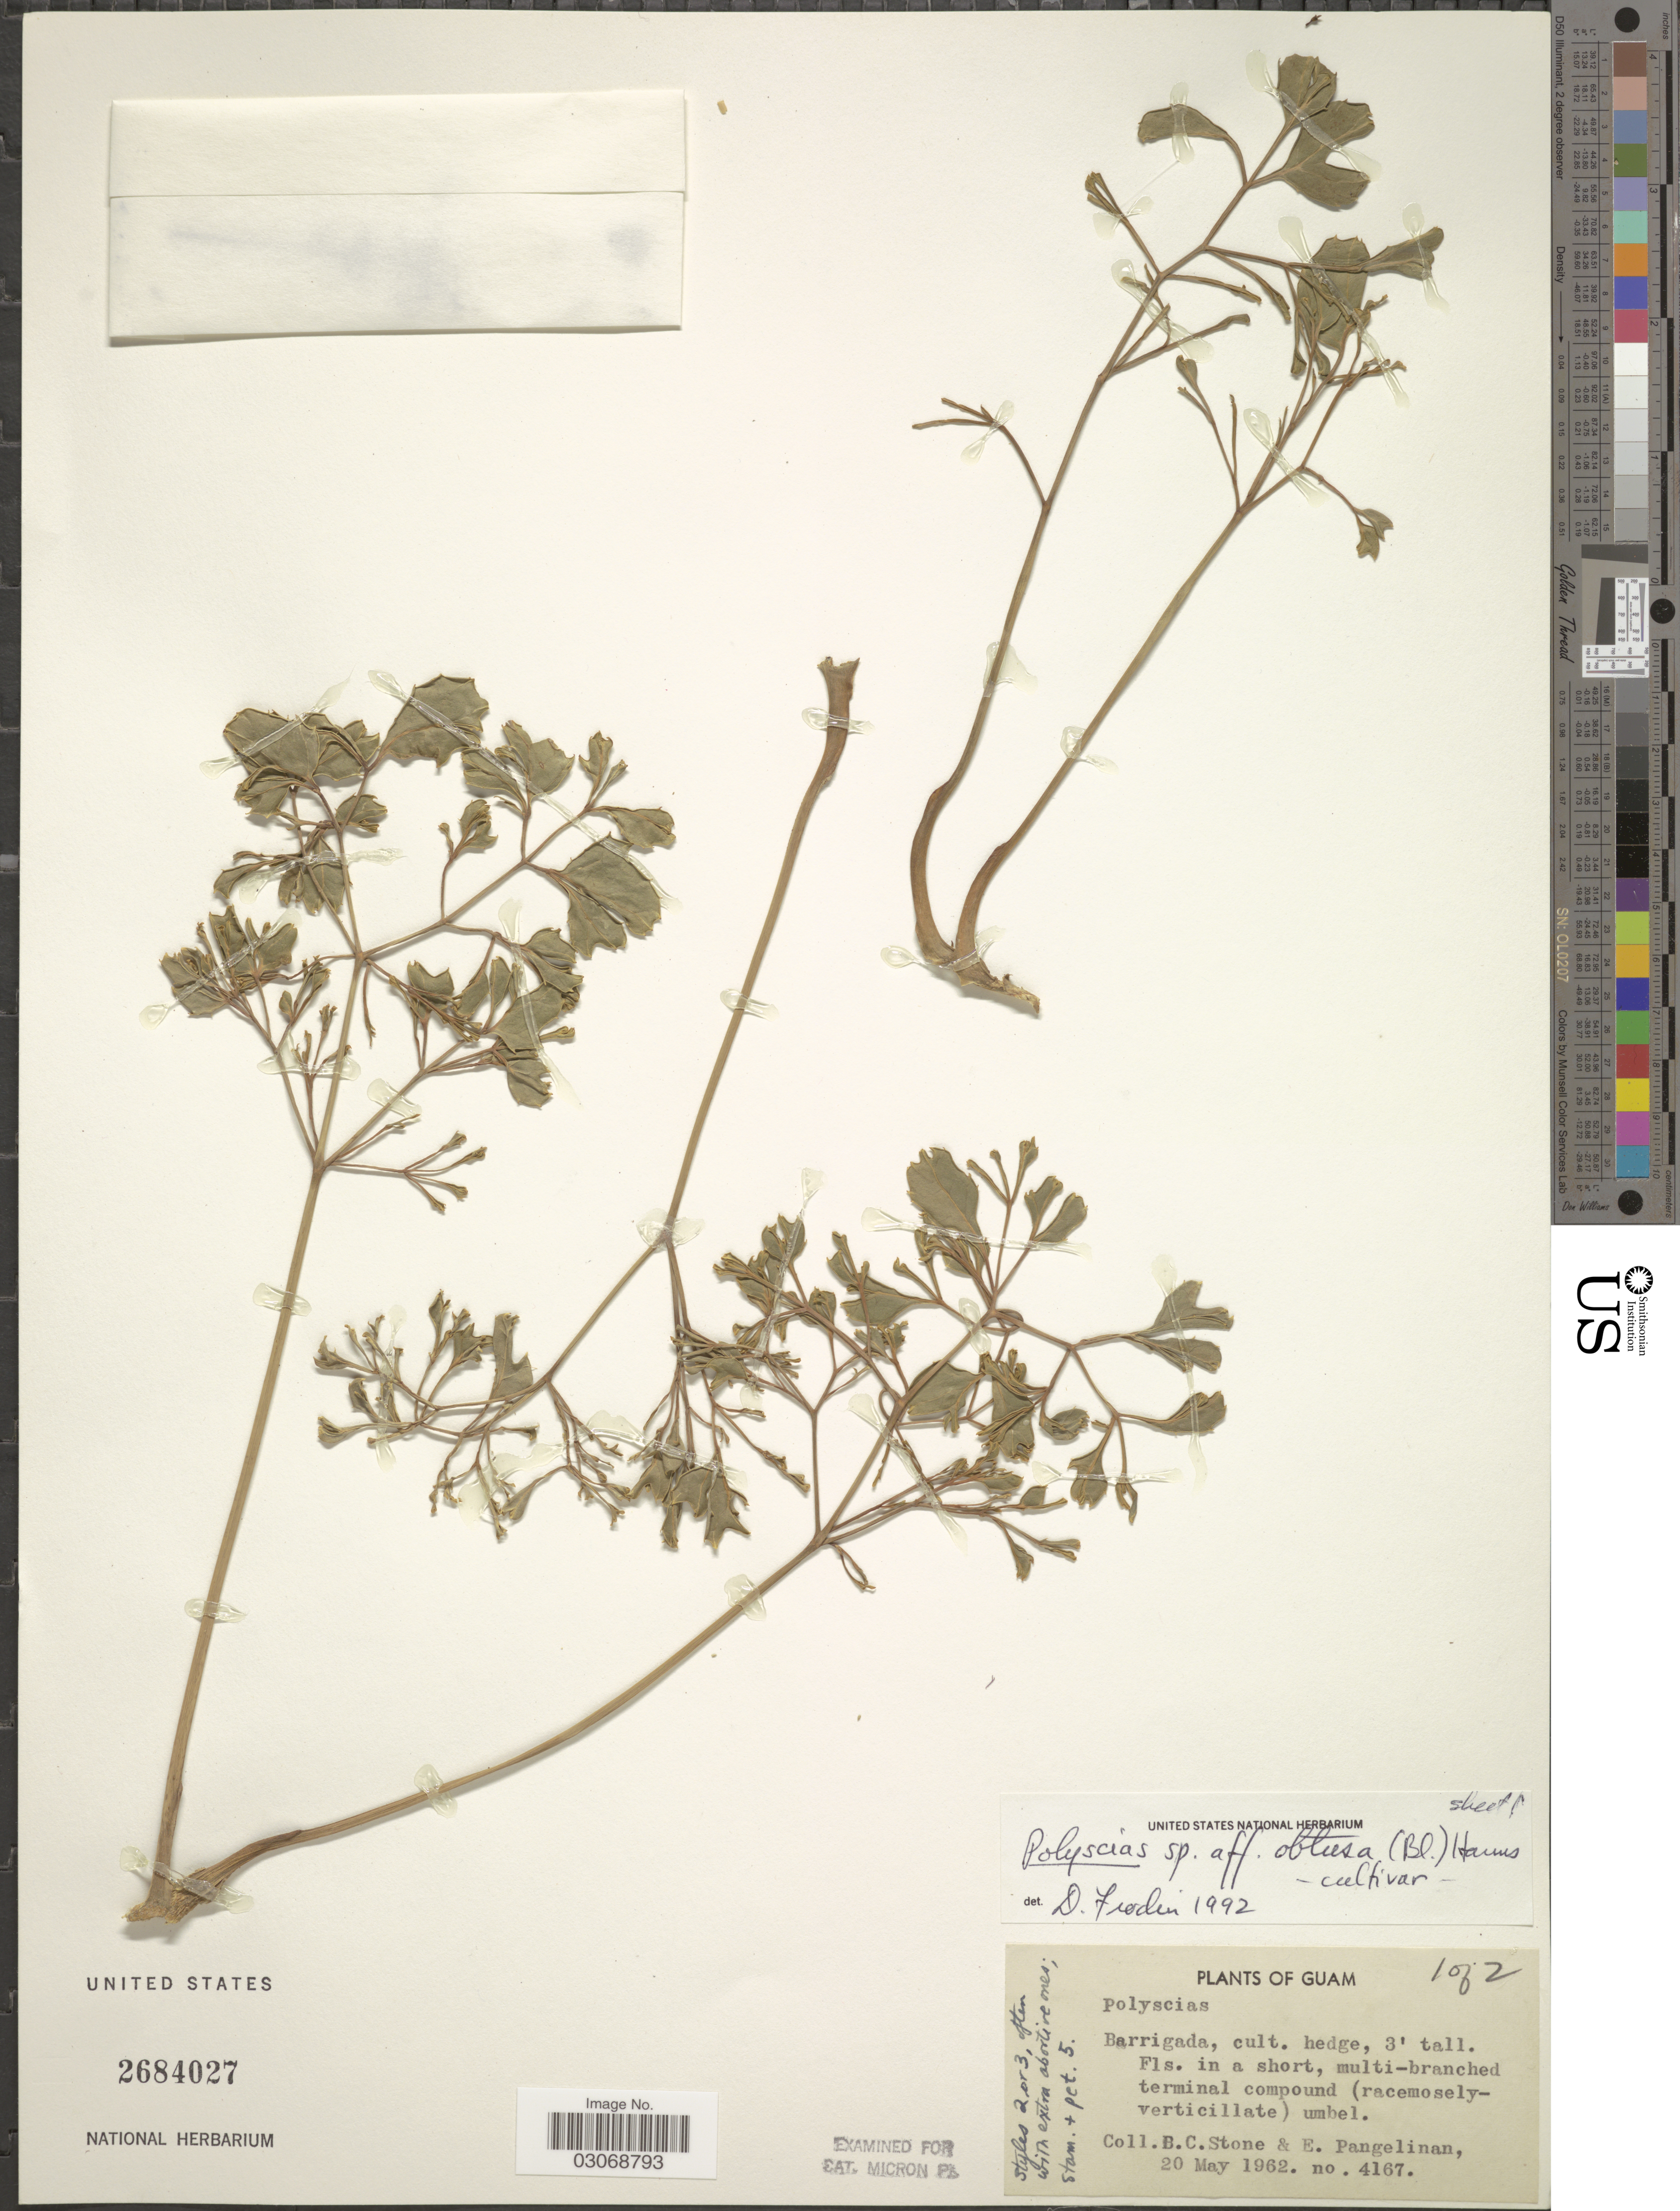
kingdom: Plantae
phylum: Tracheophyta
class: Magnoliopsida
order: Apiales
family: Araliaceae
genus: Polyscias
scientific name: Polyscias obtusa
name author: Harms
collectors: B. C. Stone & E. Pangelinan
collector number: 4167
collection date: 1962-05-20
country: Guam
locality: Barrigada.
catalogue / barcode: US 2684027